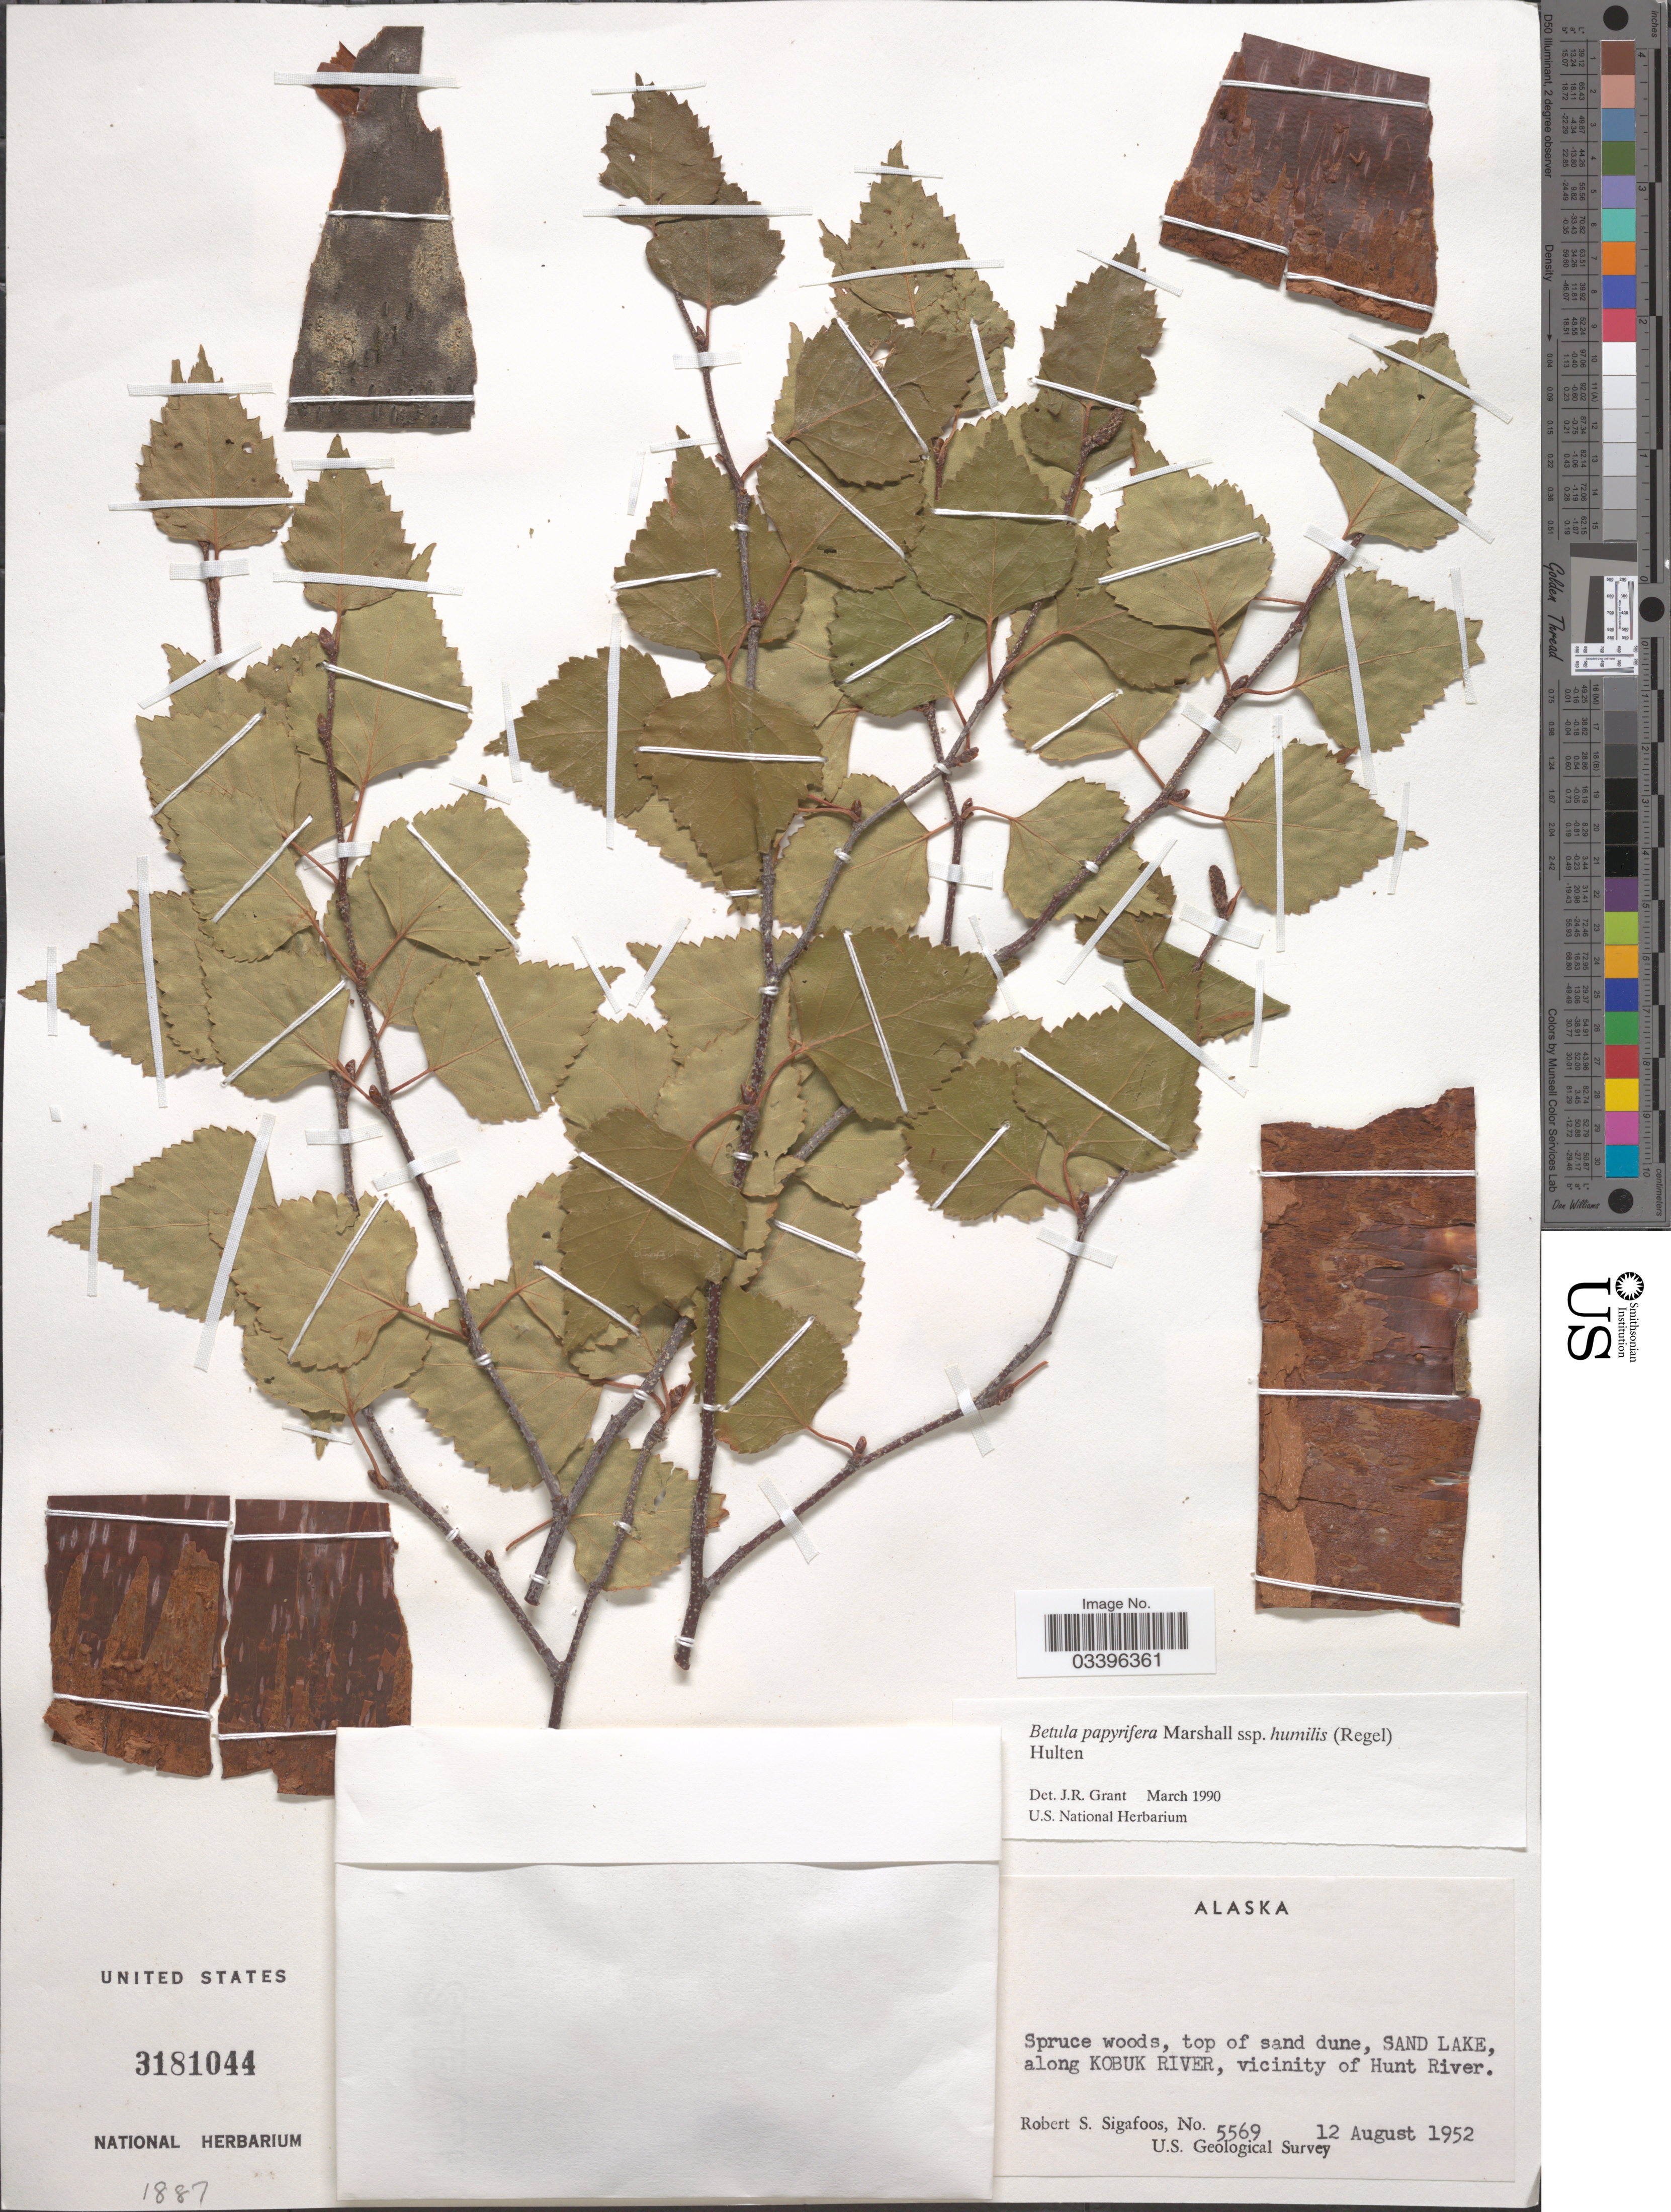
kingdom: Plantae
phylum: Tracheophyta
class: Magnoliopsida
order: Fagales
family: Betulaceae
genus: Betula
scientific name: Betula papyrifera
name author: Marshall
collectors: R. Sigafoos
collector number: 5569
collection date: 1952-08-12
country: United States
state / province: Alaska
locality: Sand Lake, along Kobuk River, vicinity of Hunt River.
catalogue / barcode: US 3181044